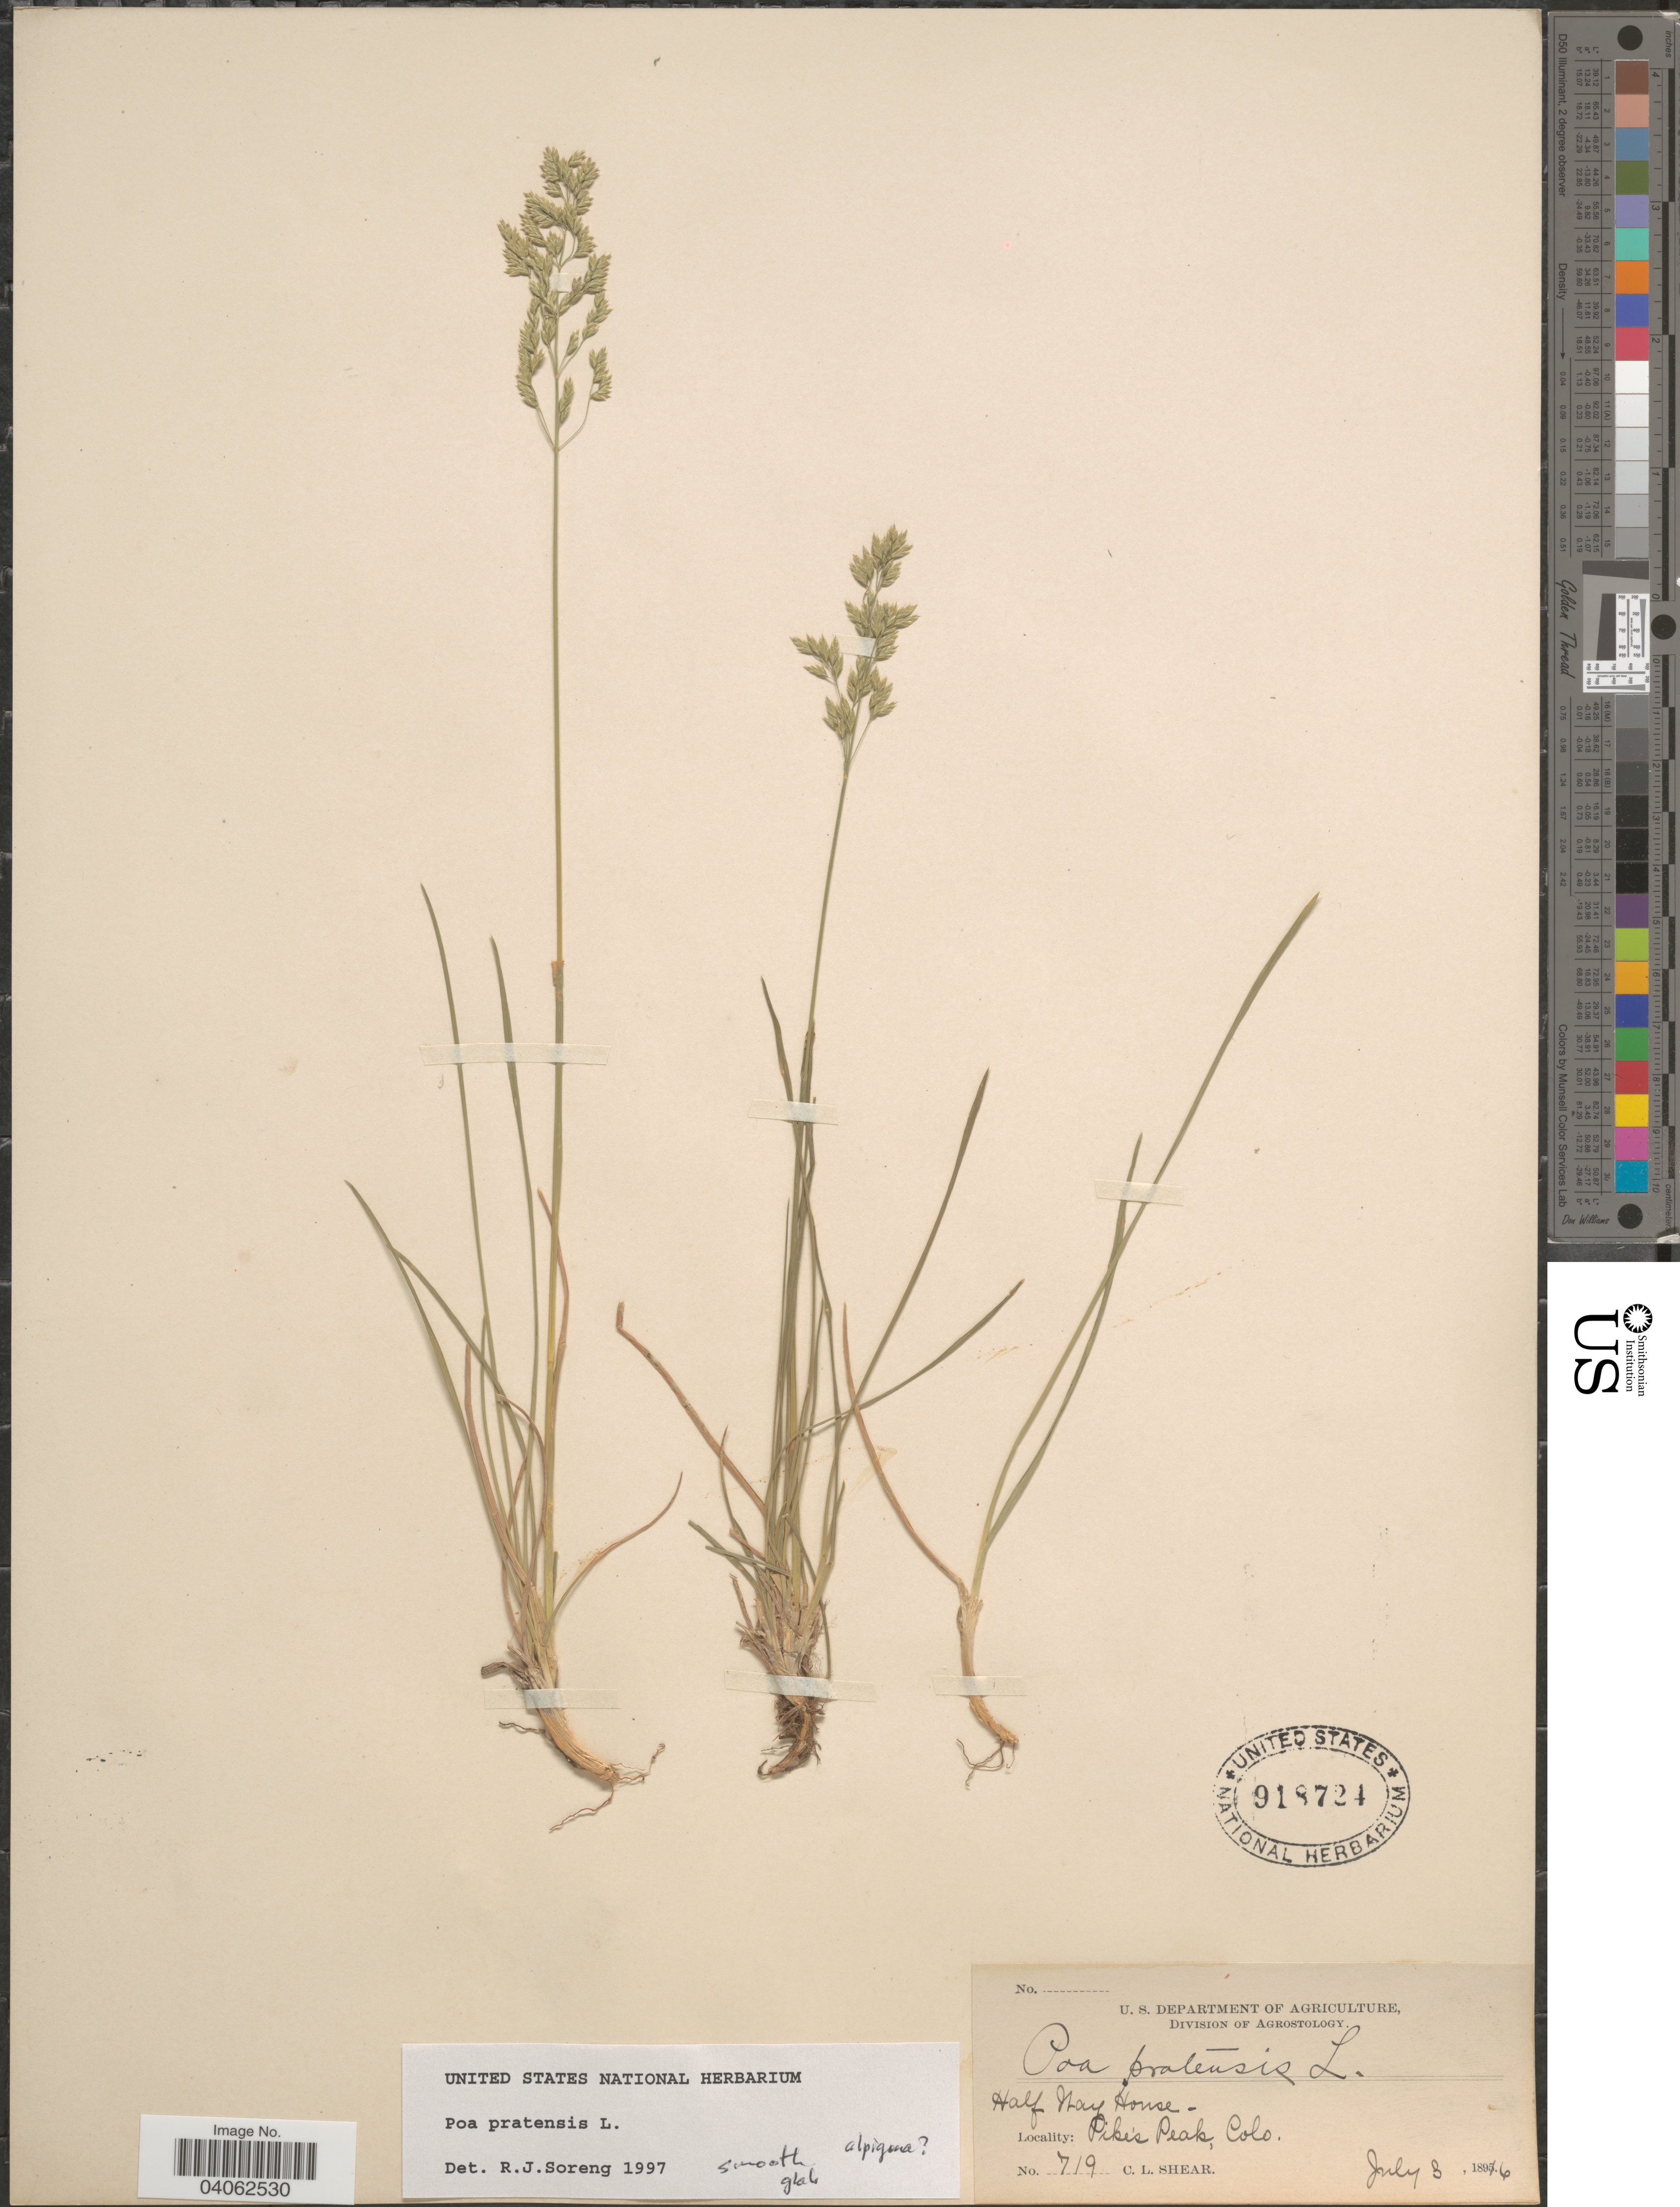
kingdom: Plantae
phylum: Tracheophyta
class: Liliopsida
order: Poales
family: Poaceae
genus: Poa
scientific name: Poa pratensis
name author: L.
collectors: C. L. Shear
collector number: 719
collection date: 1896-07-03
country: United States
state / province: Colorado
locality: Half Way House. Pike's Peak.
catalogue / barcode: US 918724